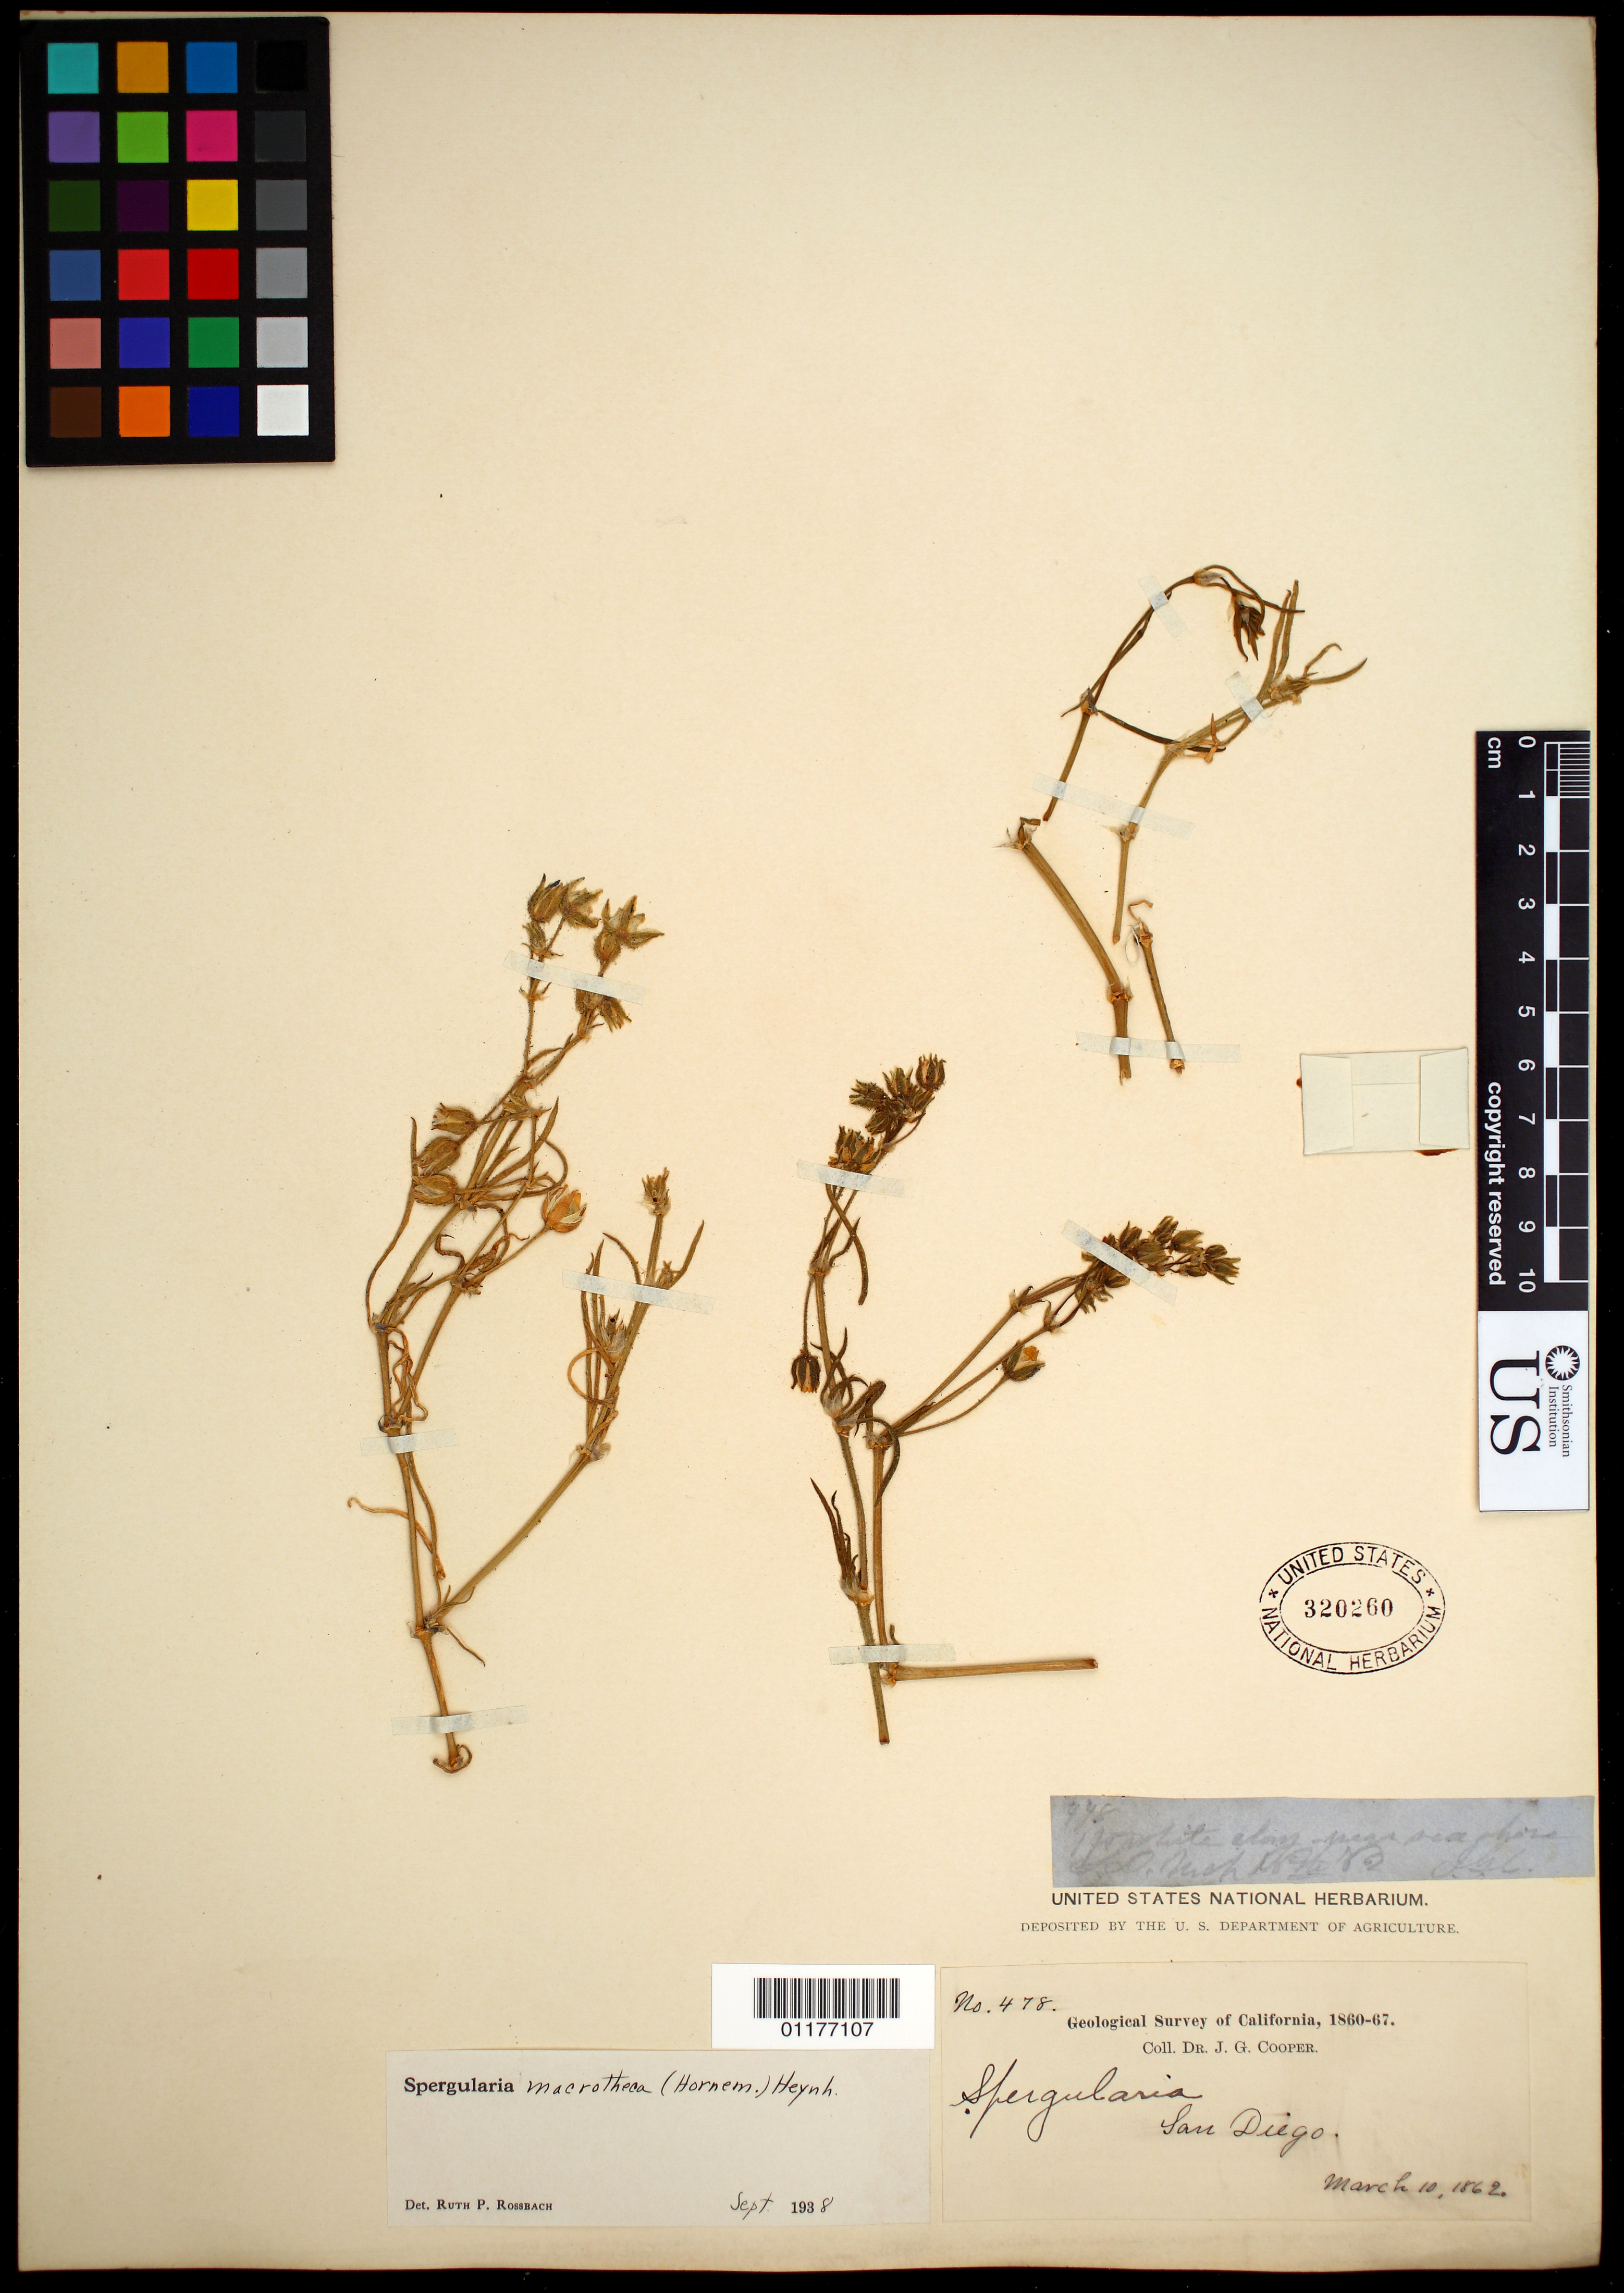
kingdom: Plantae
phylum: Tracheophyta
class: Magnoliopsida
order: Caryophyllales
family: Caryophyllaceae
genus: Spergularia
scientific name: Spergularia macrotheca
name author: (Hornem.) Heynh.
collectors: J. G. Cooper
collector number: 478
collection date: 1862-03-10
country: United States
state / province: California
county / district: San Diego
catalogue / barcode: US 320260